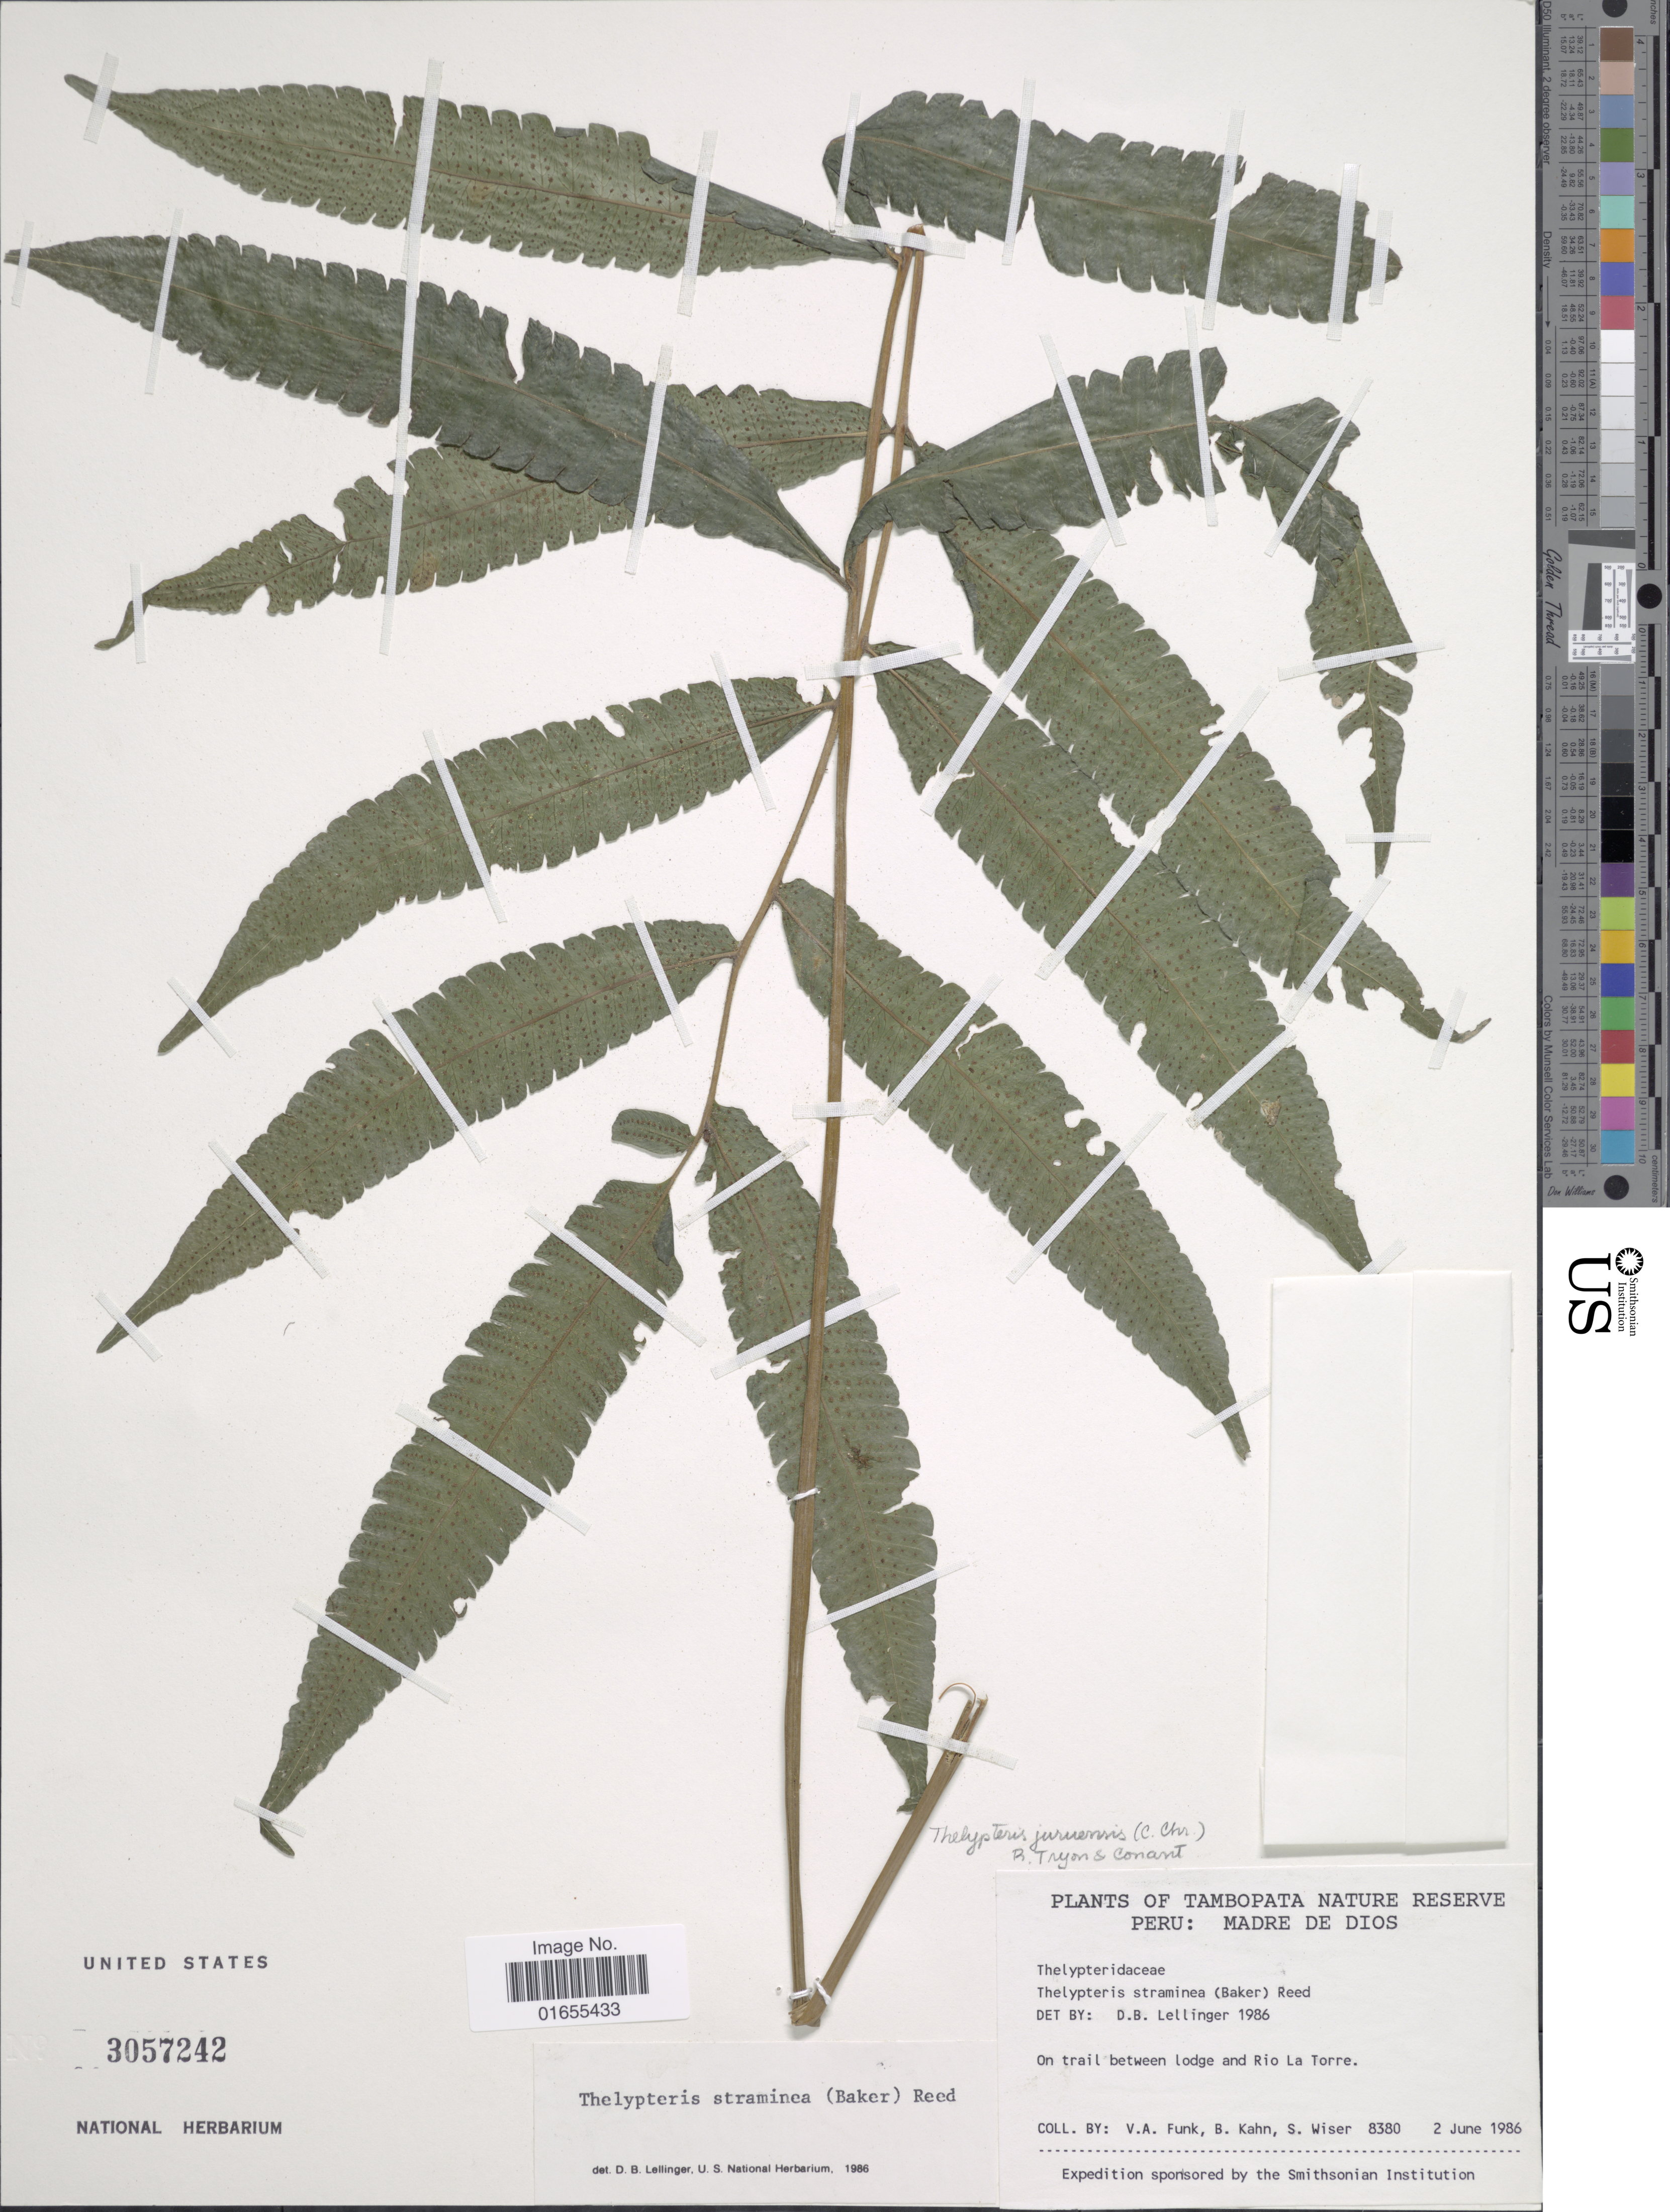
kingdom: Plantae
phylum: Tracheophyta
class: Polypodiopsida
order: Polypodiales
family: Thelypteridaceae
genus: Goniopteris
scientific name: Goniopteris juruensis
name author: (C. Chr.) Brade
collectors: V. Funk, B. Kahn & S. Wiser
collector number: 8380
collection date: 1986-06-02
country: Peru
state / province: Madre de Dios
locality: Tambopata Nature Reserve, on trail between lodge and Rio La Torre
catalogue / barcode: US 3057242